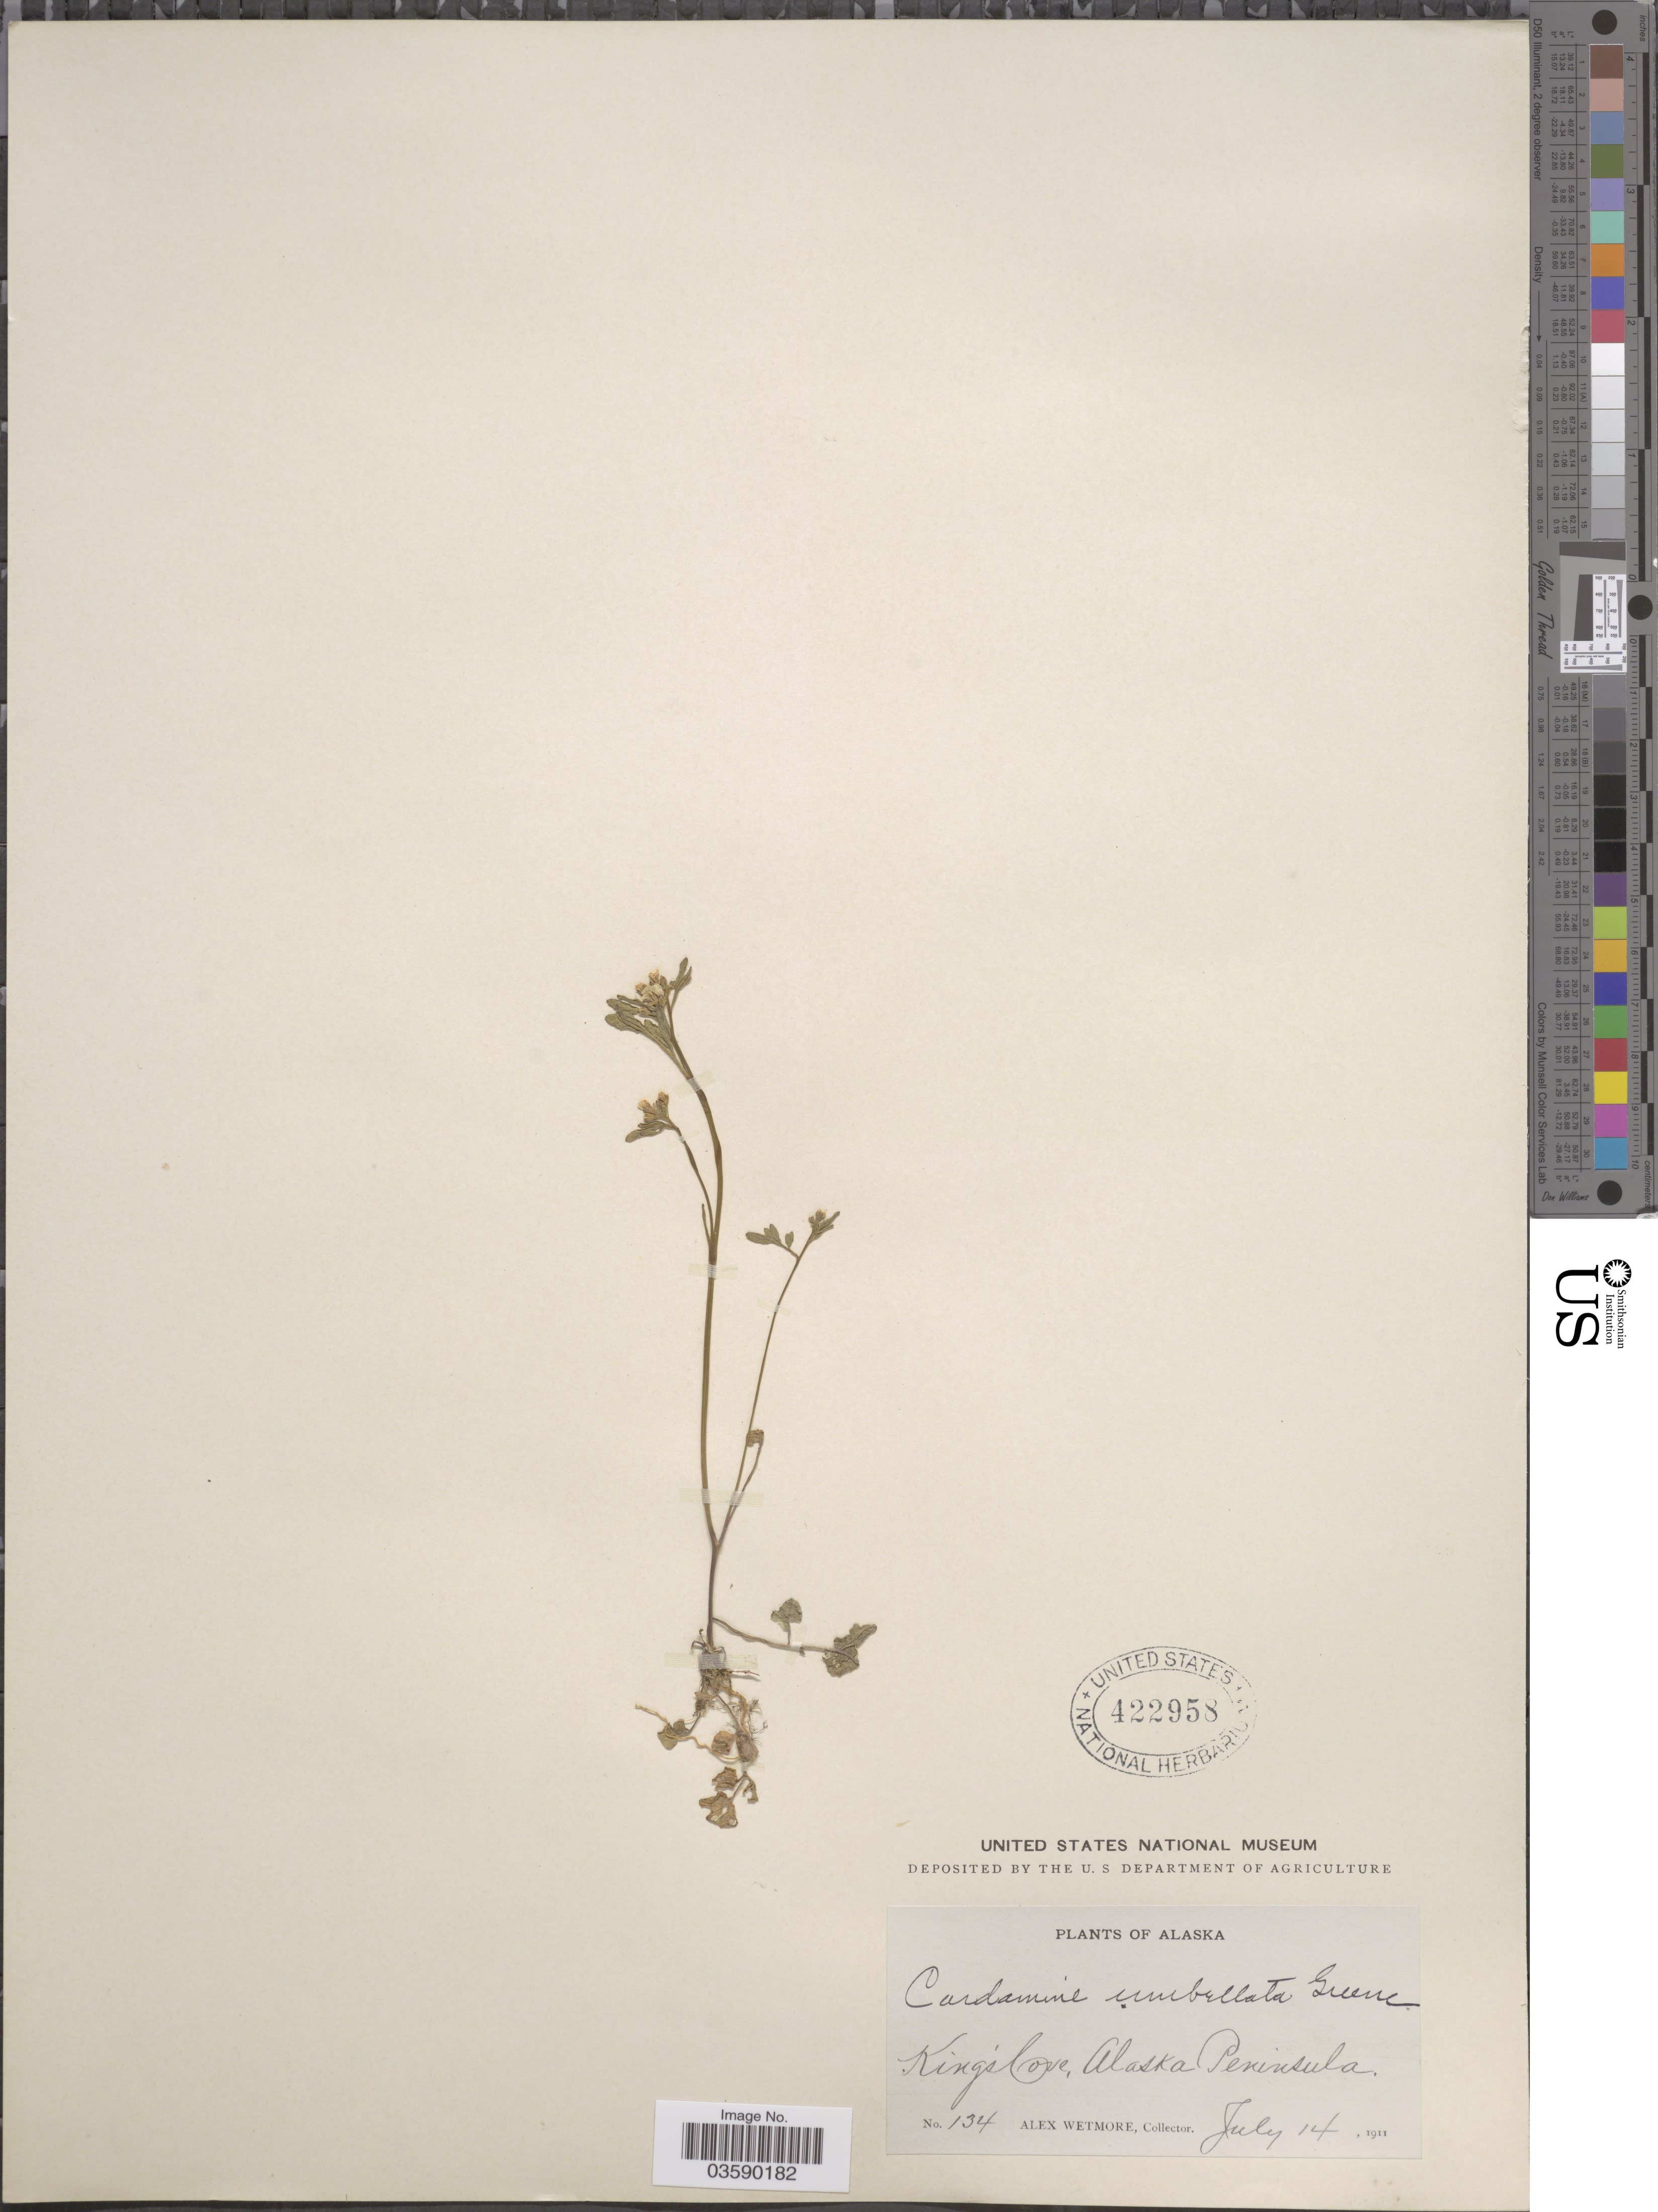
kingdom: Plantae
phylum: Tracheophyta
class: Magnoliopsida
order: Brassicales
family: Brassicaceae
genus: Cardamine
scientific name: Cardamine umbellata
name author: Greene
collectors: A. Wetmore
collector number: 134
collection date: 1911-07-14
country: United States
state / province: Alaska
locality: King's Cove, Alaska Peninsula.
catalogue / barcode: US 422958